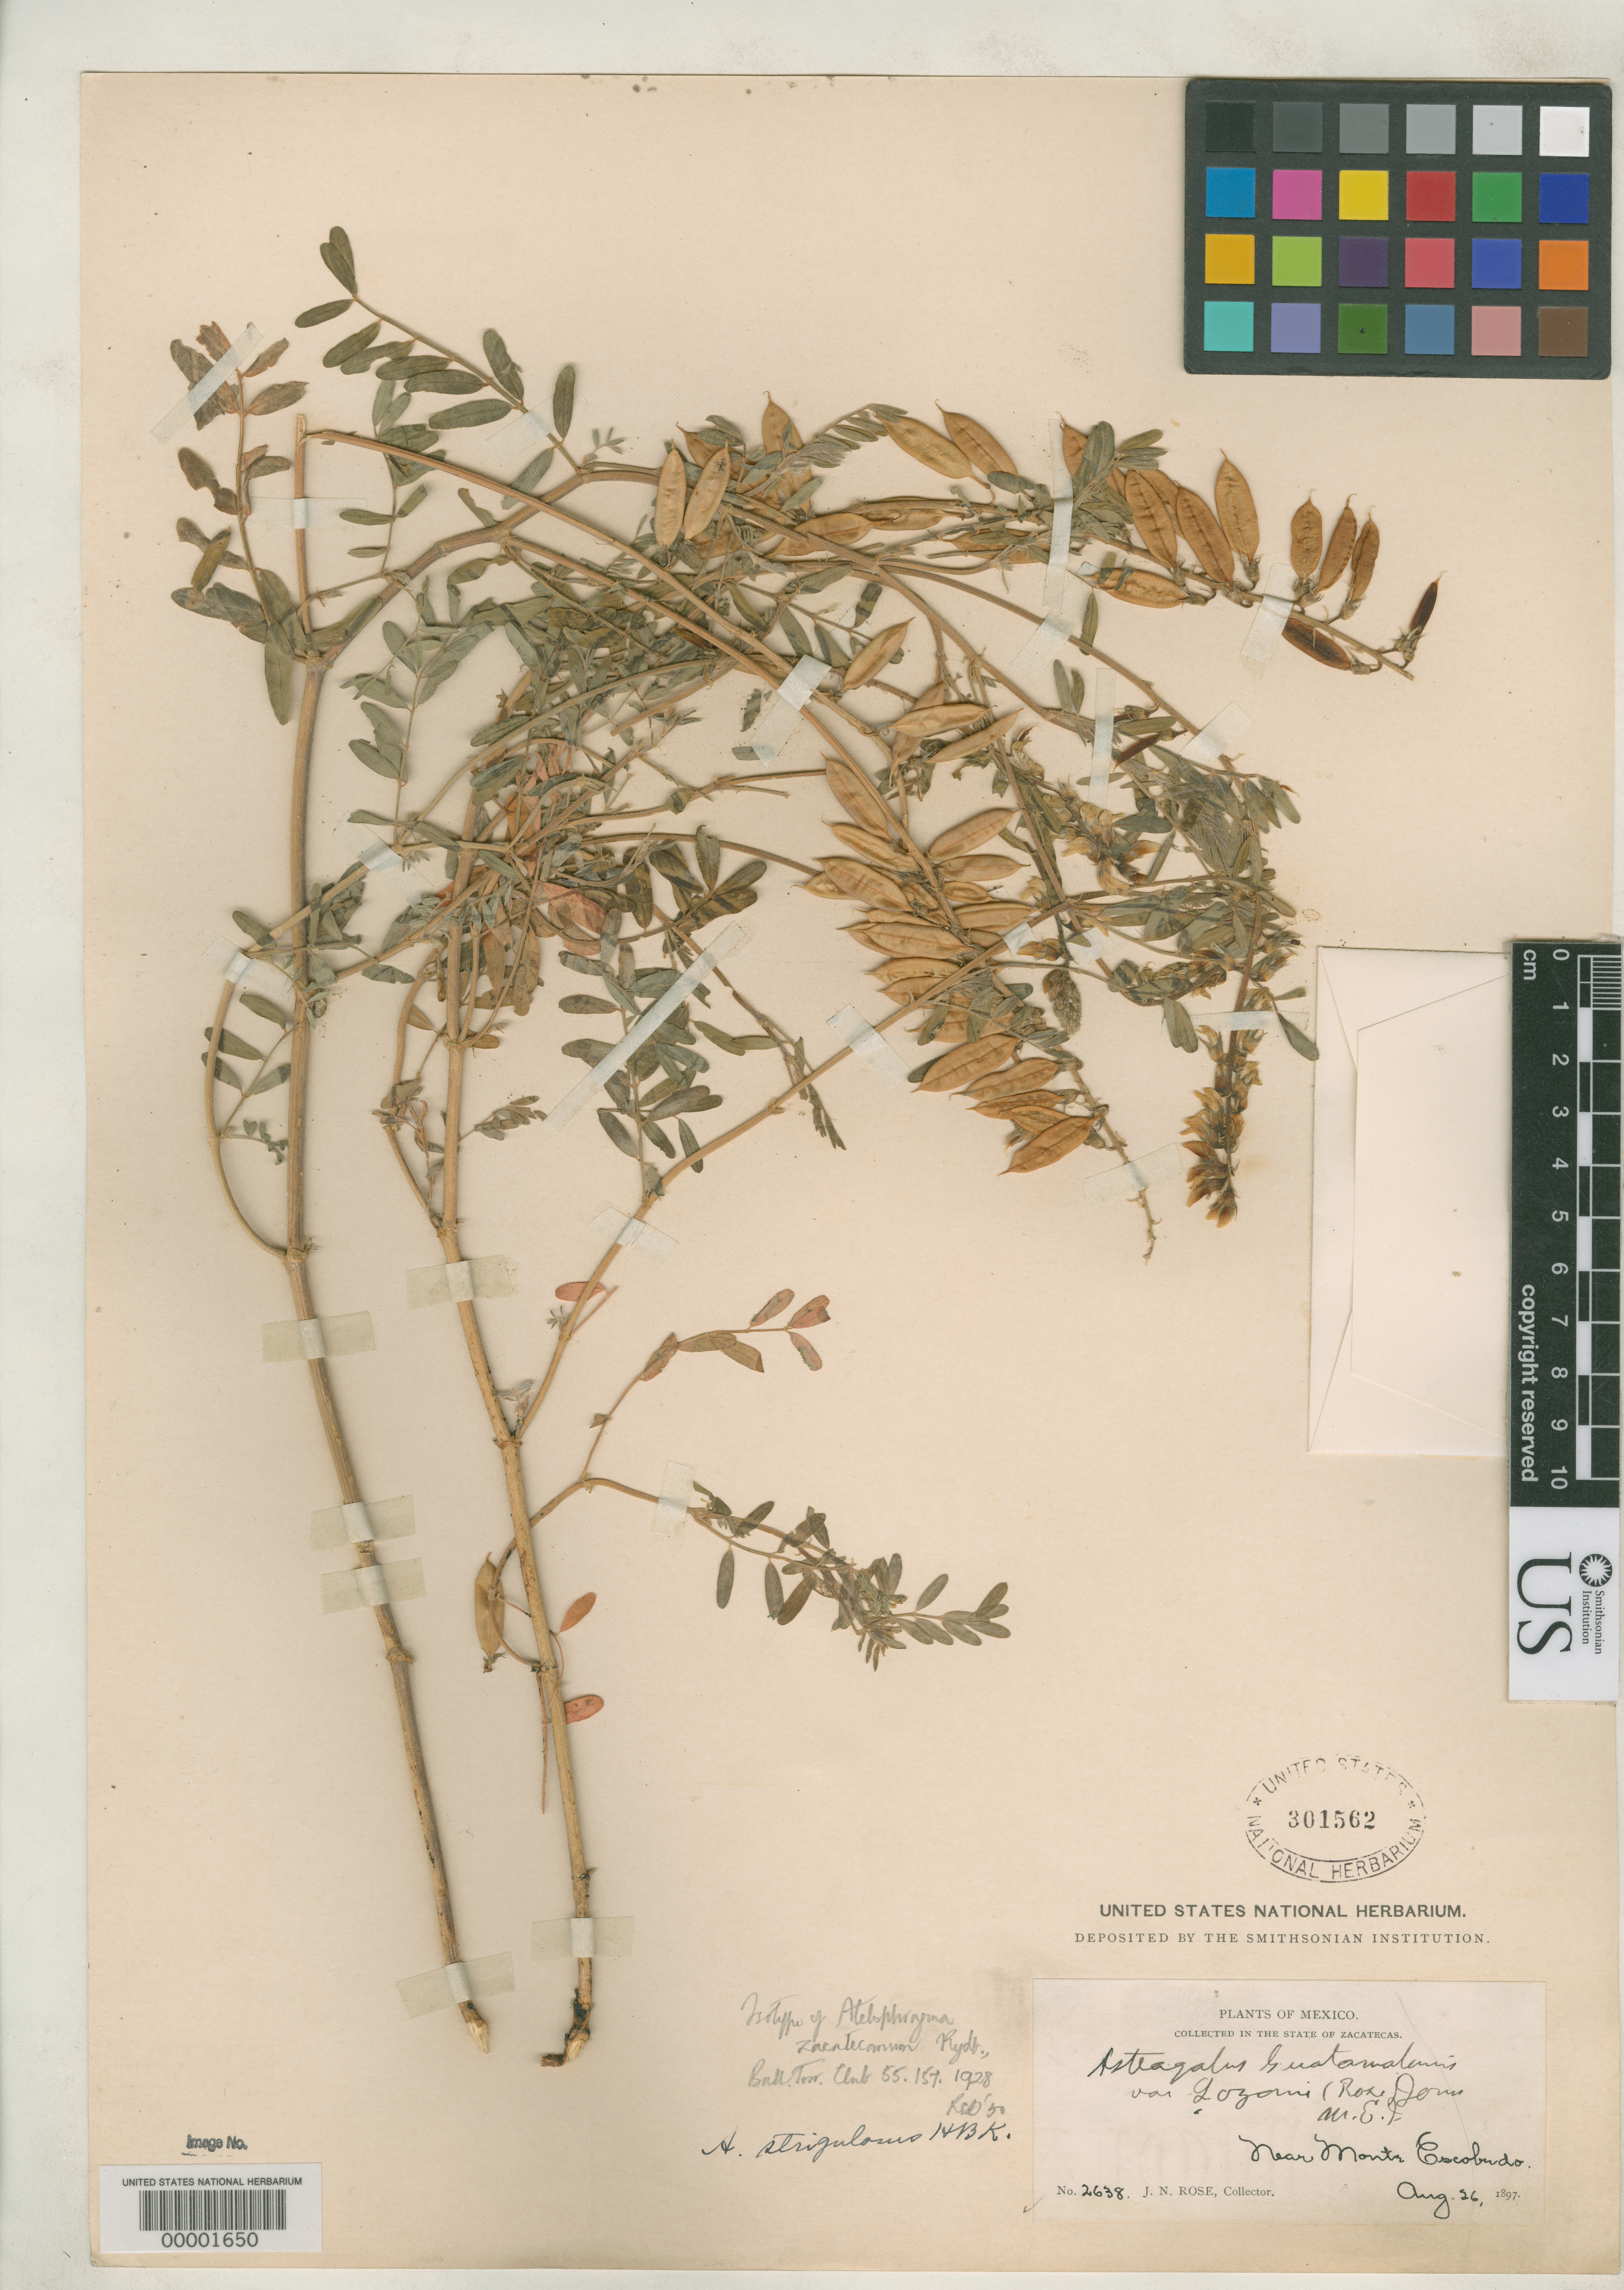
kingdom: Plantae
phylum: Tracheophyta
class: Magnoliopsida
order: Fabales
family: Fabaceae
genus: Atelophragma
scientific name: Atelophragma zacatecanum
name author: Rydb.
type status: Isotype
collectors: J. N. Rose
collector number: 2638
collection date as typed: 26 Aug 1897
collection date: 1897-08-26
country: Mexico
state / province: Zacatecas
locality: Near Monte Escobedo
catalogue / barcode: US 301562